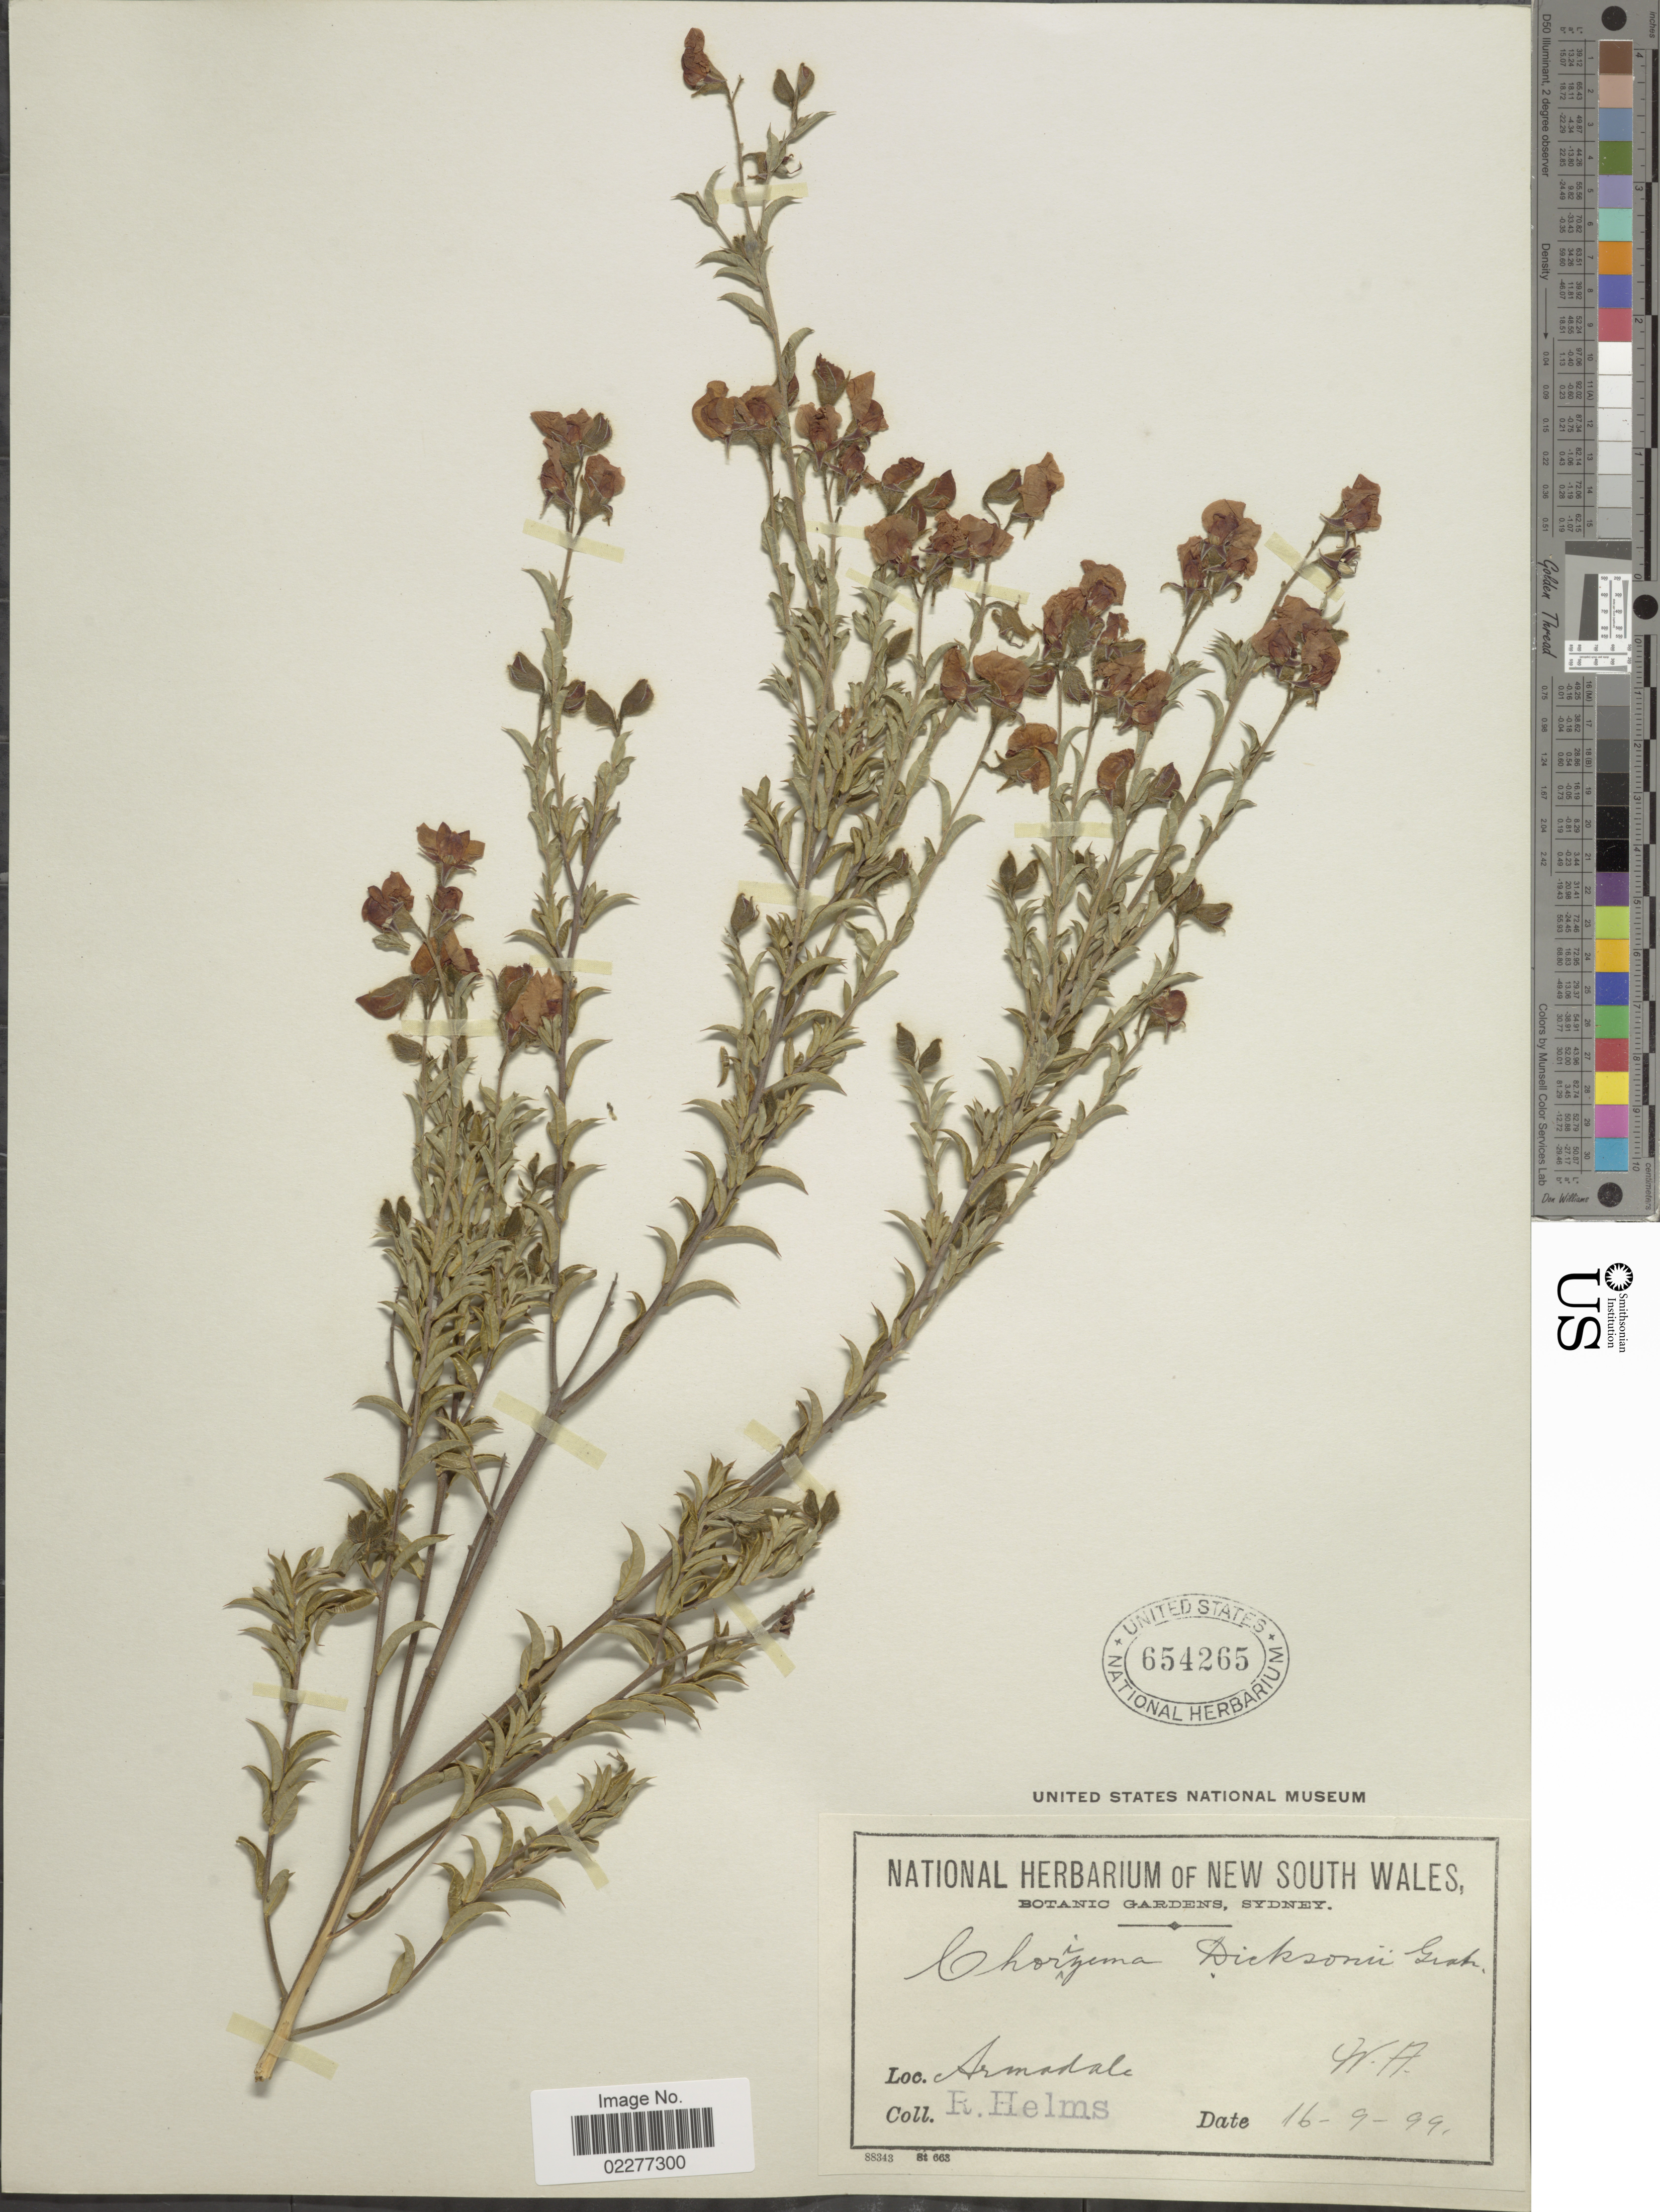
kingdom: Plantae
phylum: Tracheophyta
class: Magnoliopsida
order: Fabales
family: Fabaceae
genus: Chorizema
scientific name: Chorizema dicksoni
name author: Graham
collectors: R. Helms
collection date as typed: Transcribed d/m/y: 16/9/99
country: Australia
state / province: Western Australia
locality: Armadale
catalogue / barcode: US 654265